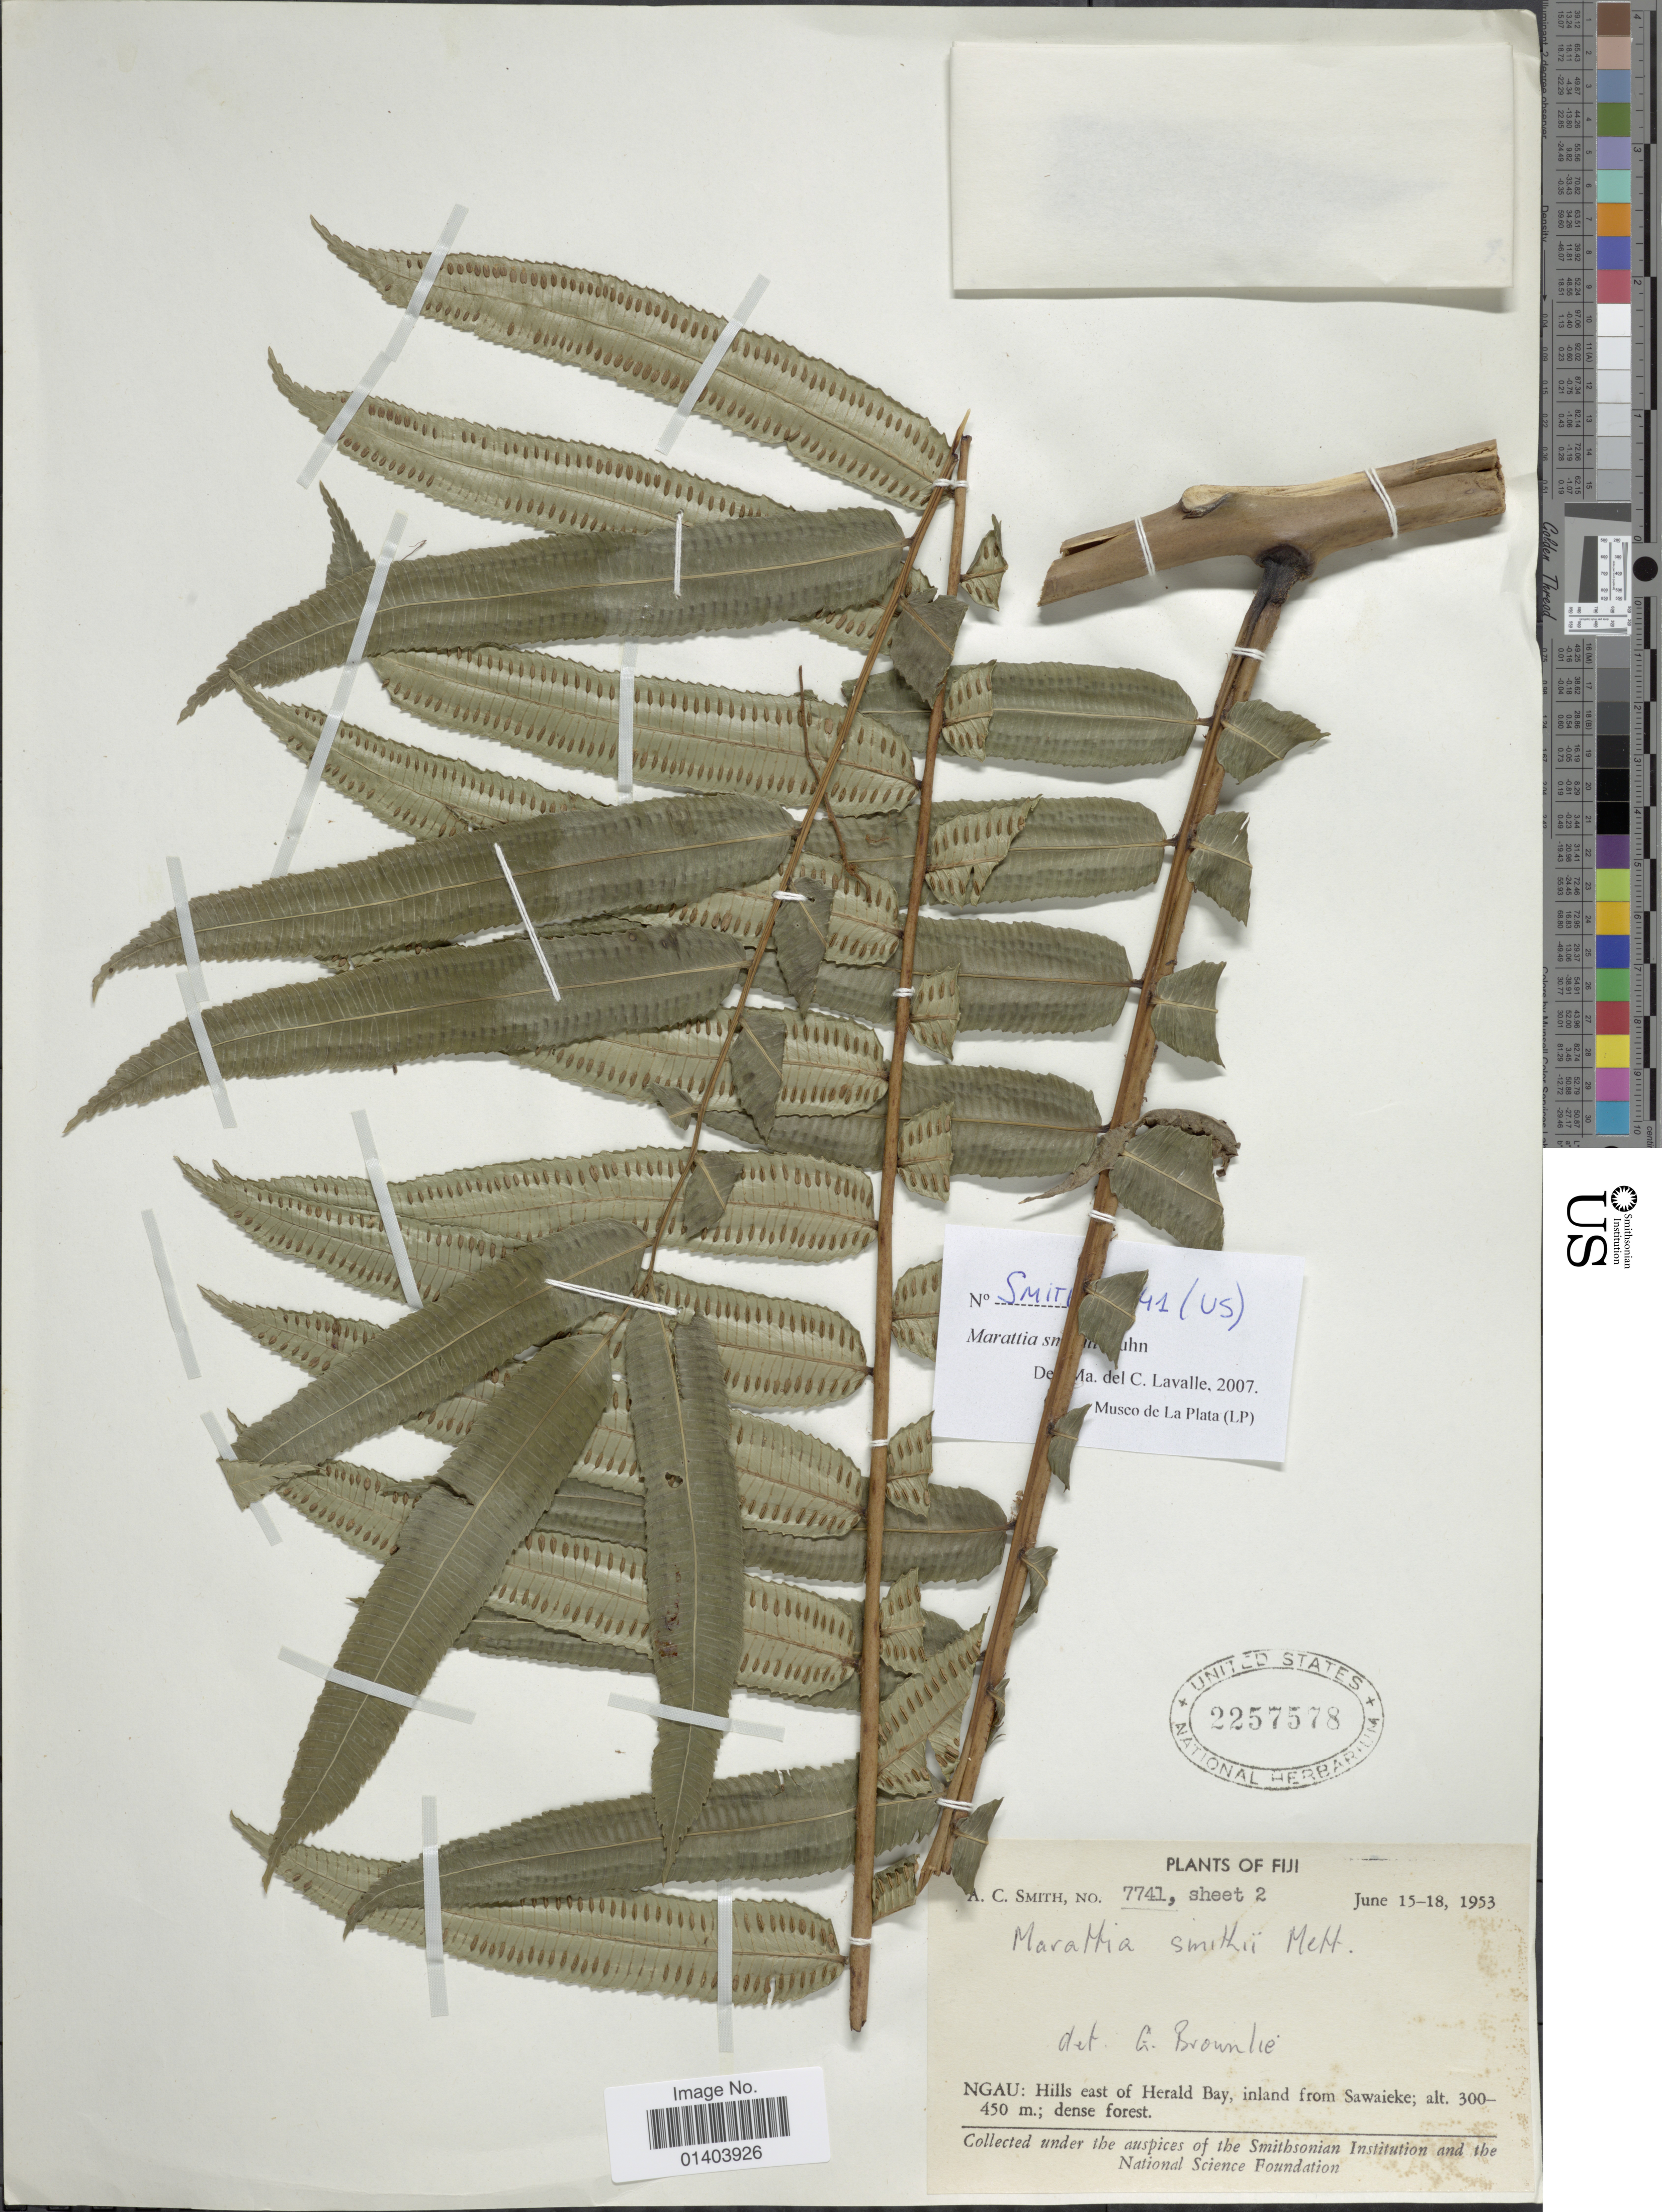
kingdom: Plantae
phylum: Tracheophyta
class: Polypodiopsida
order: Marattiales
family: Marattiaceae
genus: Ptisana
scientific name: Ptisana smithii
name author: (Mett. ex Kuhn) Murdock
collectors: A. C. Smith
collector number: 7741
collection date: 1953-06-15/1953-06-18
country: Fiji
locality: Ngau; hills east of Herald Bay, inland from Sawaieke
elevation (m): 300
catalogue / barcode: US 2257578